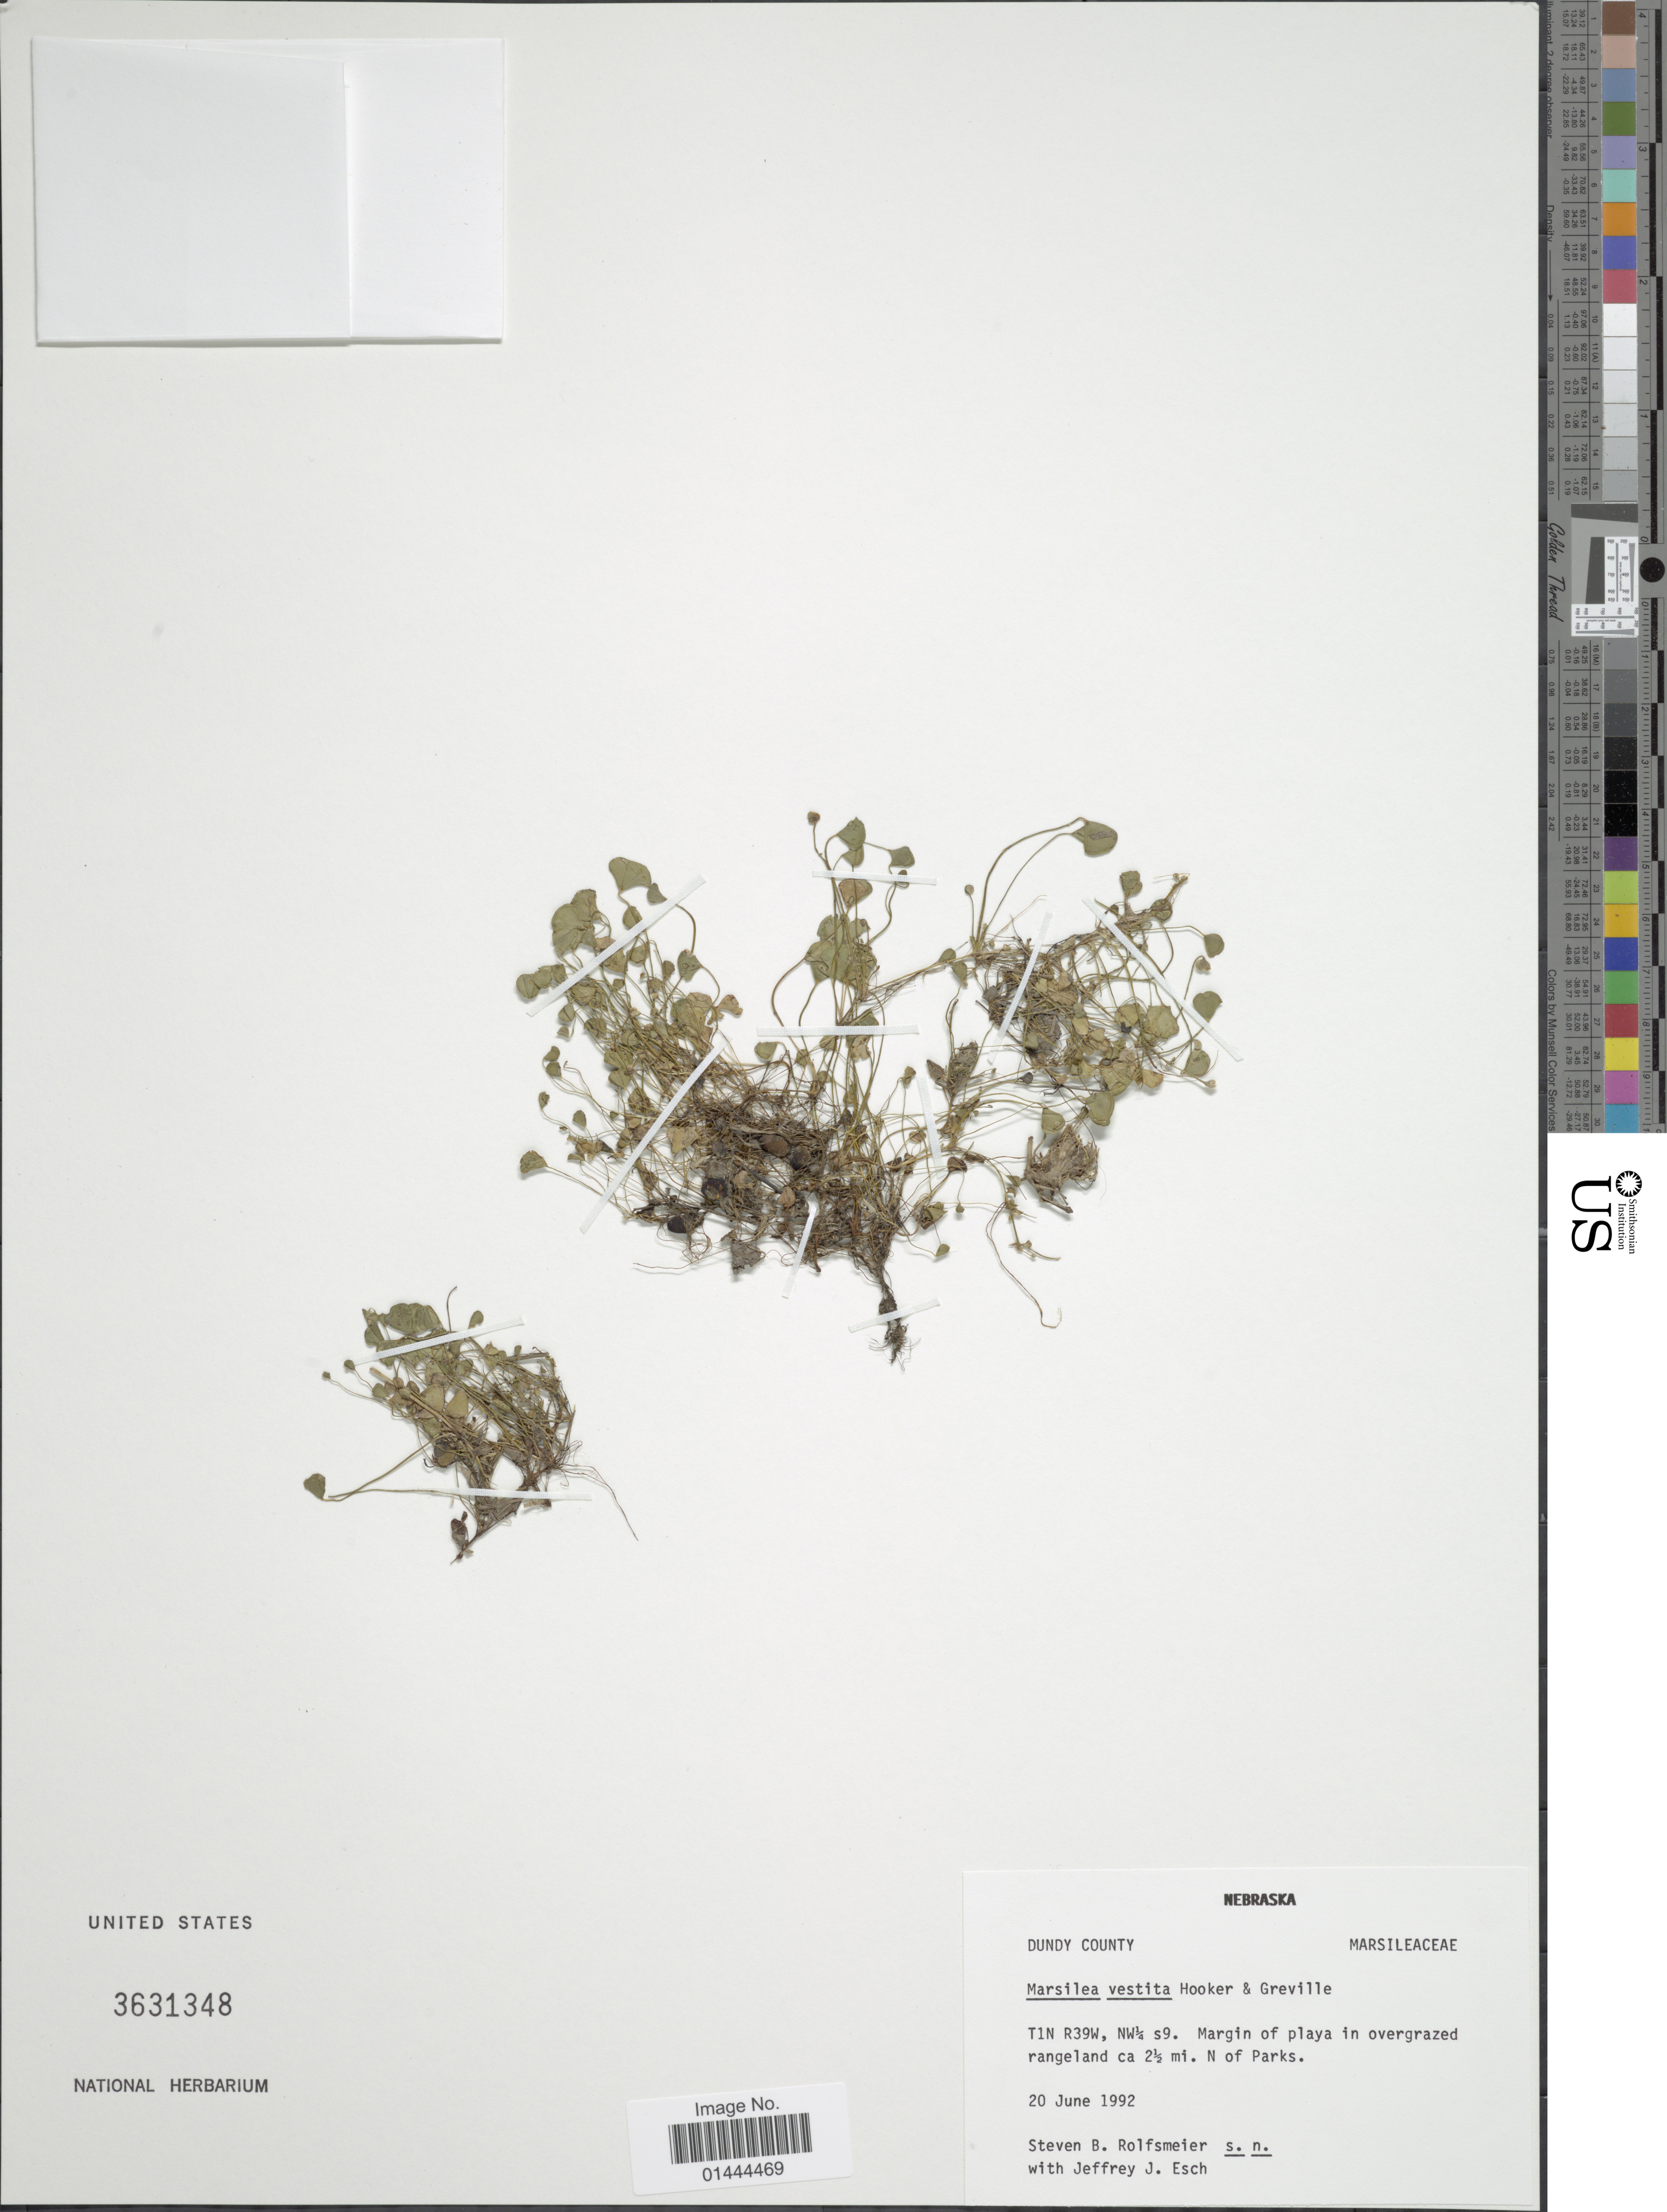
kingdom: Plantae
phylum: Tracheophyta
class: Polypodiopsida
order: Salviniales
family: Marsileaceae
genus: Marsilea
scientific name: Marsilea vestita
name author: Hook. & Grev.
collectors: S. Rolfsmeier & J. Esch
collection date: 1992-06-20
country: United States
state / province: Nebraska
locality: T1N R39W, NW¼ s9, Margin of playa in overgrazed rangeland ca 2½ mi. N of Parks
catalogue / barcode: US 3631348